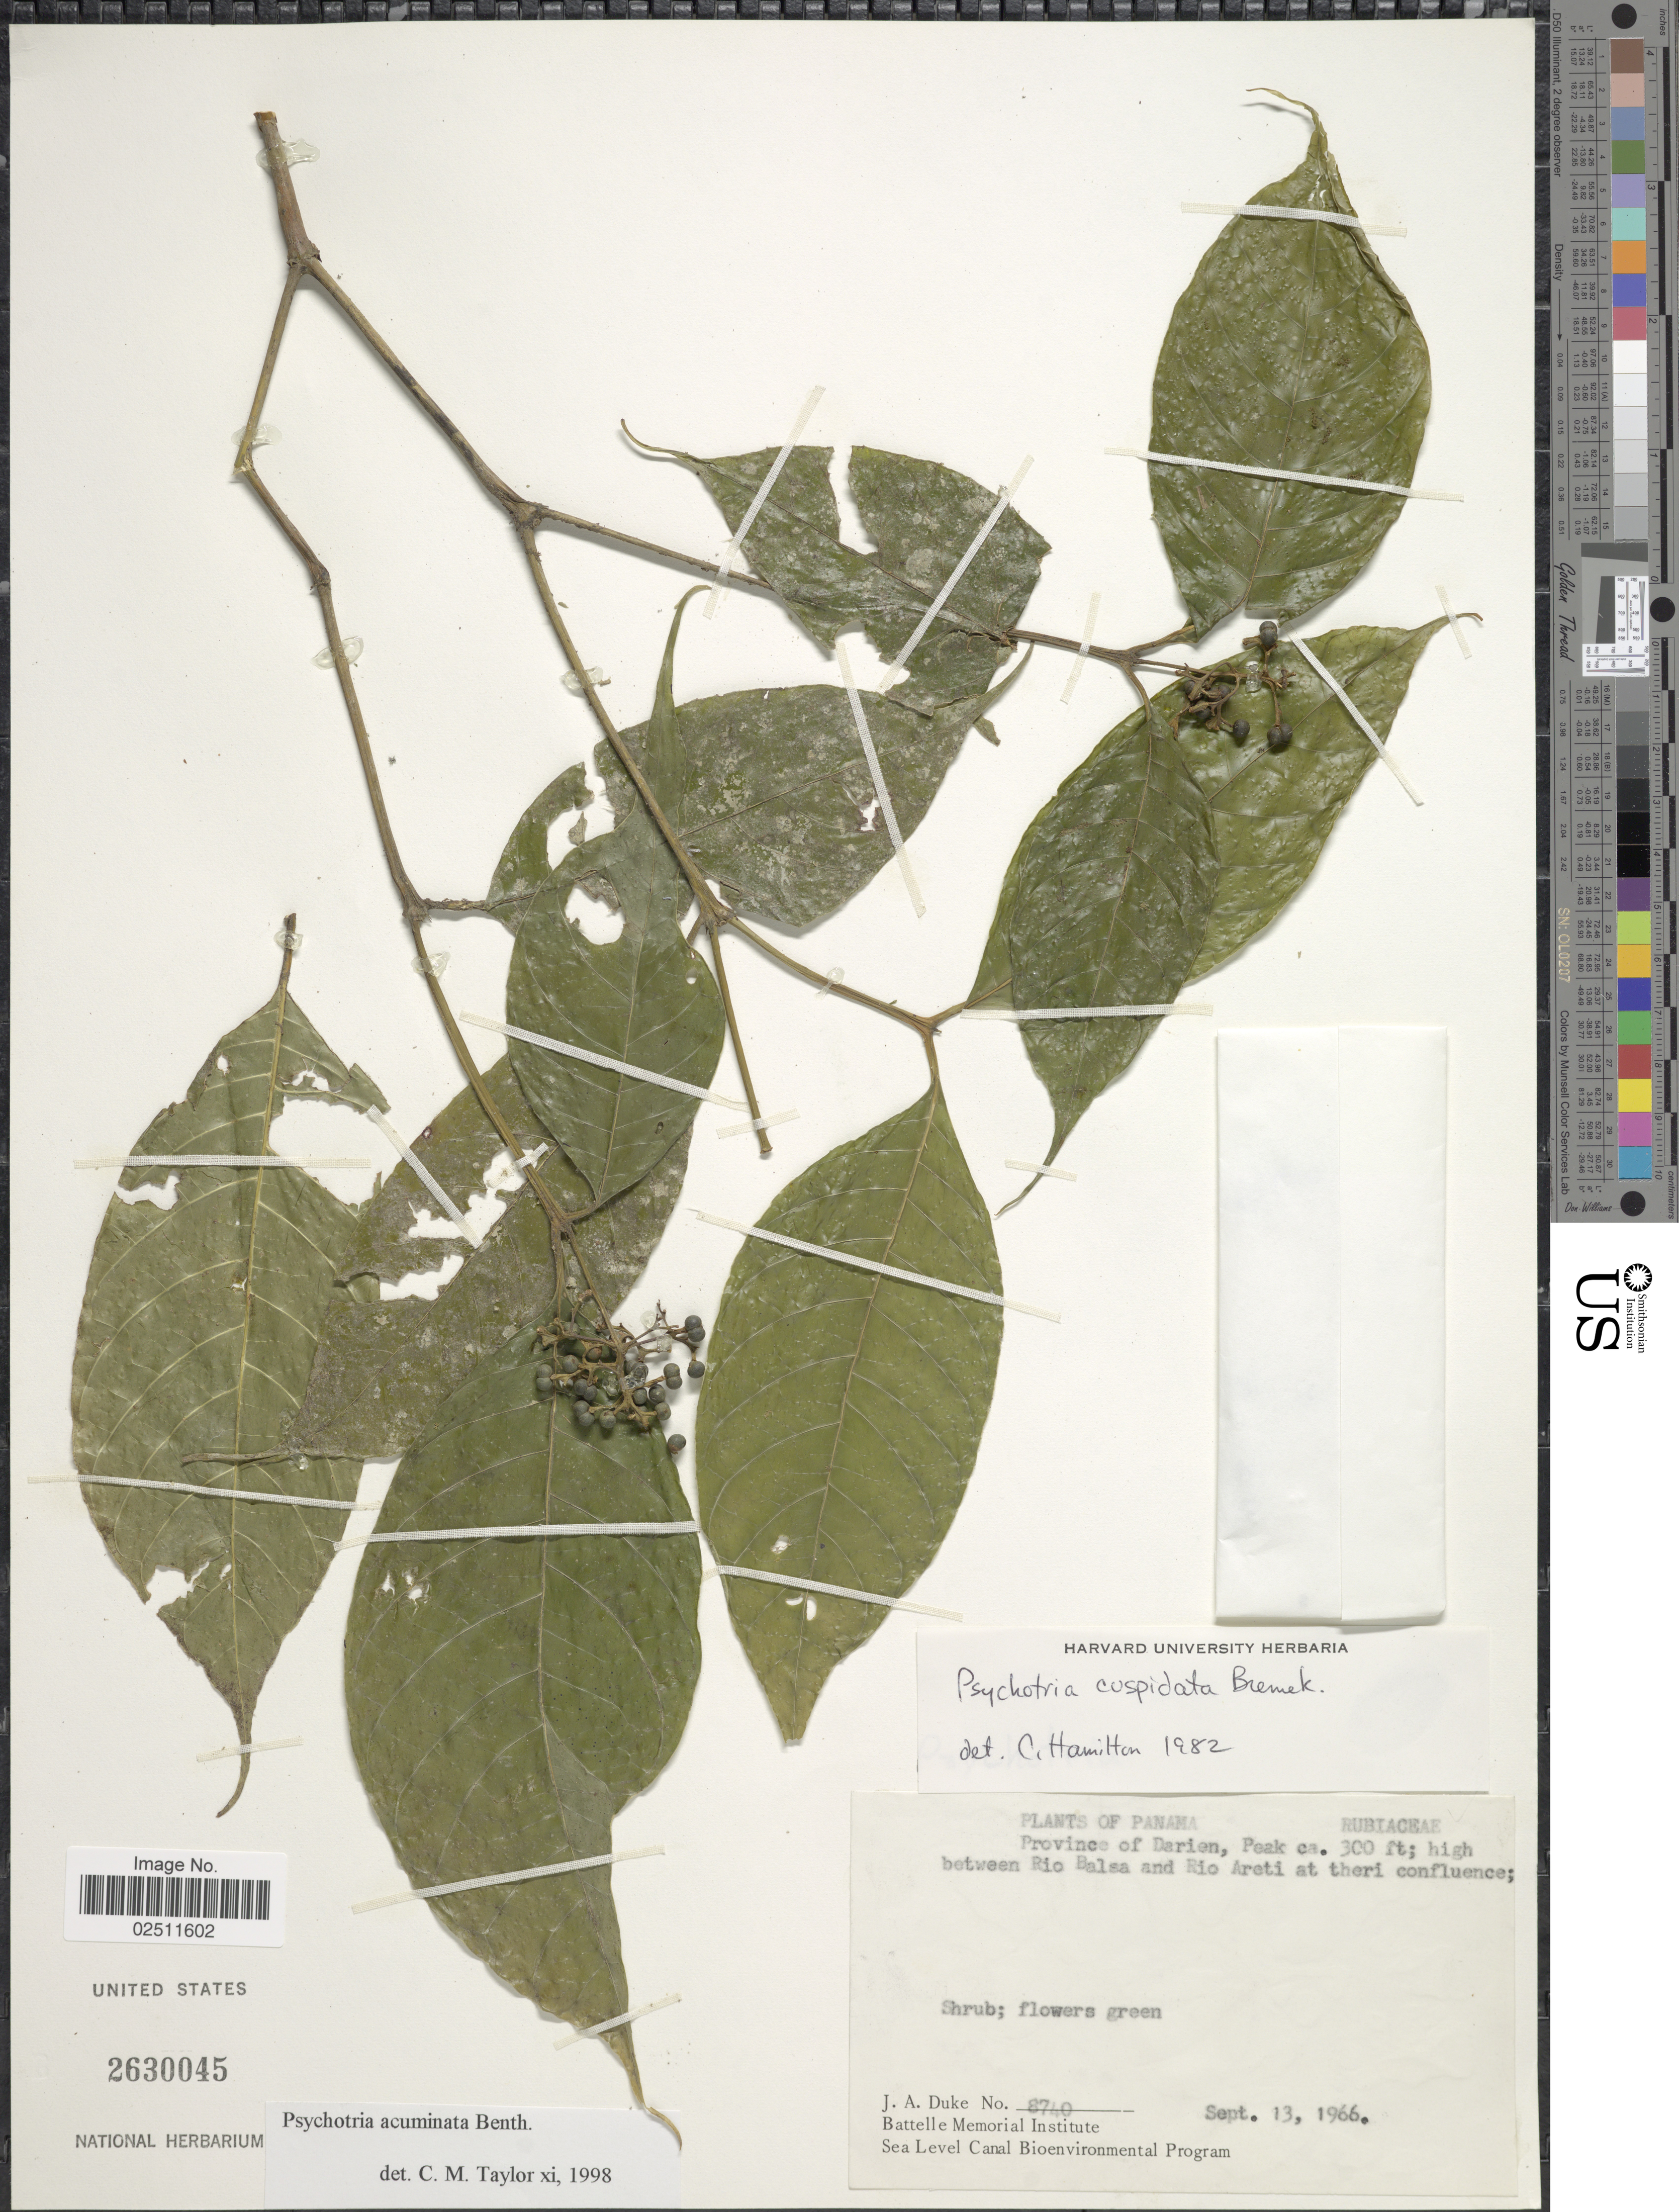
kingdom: Plantae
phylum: Tracheophyta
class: Magnoliopsida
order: Gentianales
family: Rubiaceae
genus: Psychotria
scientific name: Psychotria acuminata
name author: Benth.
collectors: J. A. Duke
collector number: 8740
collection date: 1966-09-13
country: Panama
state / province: Darién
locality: Peak. Between Rio Balsa and Rio Areti at theri confluence.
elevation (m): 91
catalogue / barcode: US 2630045